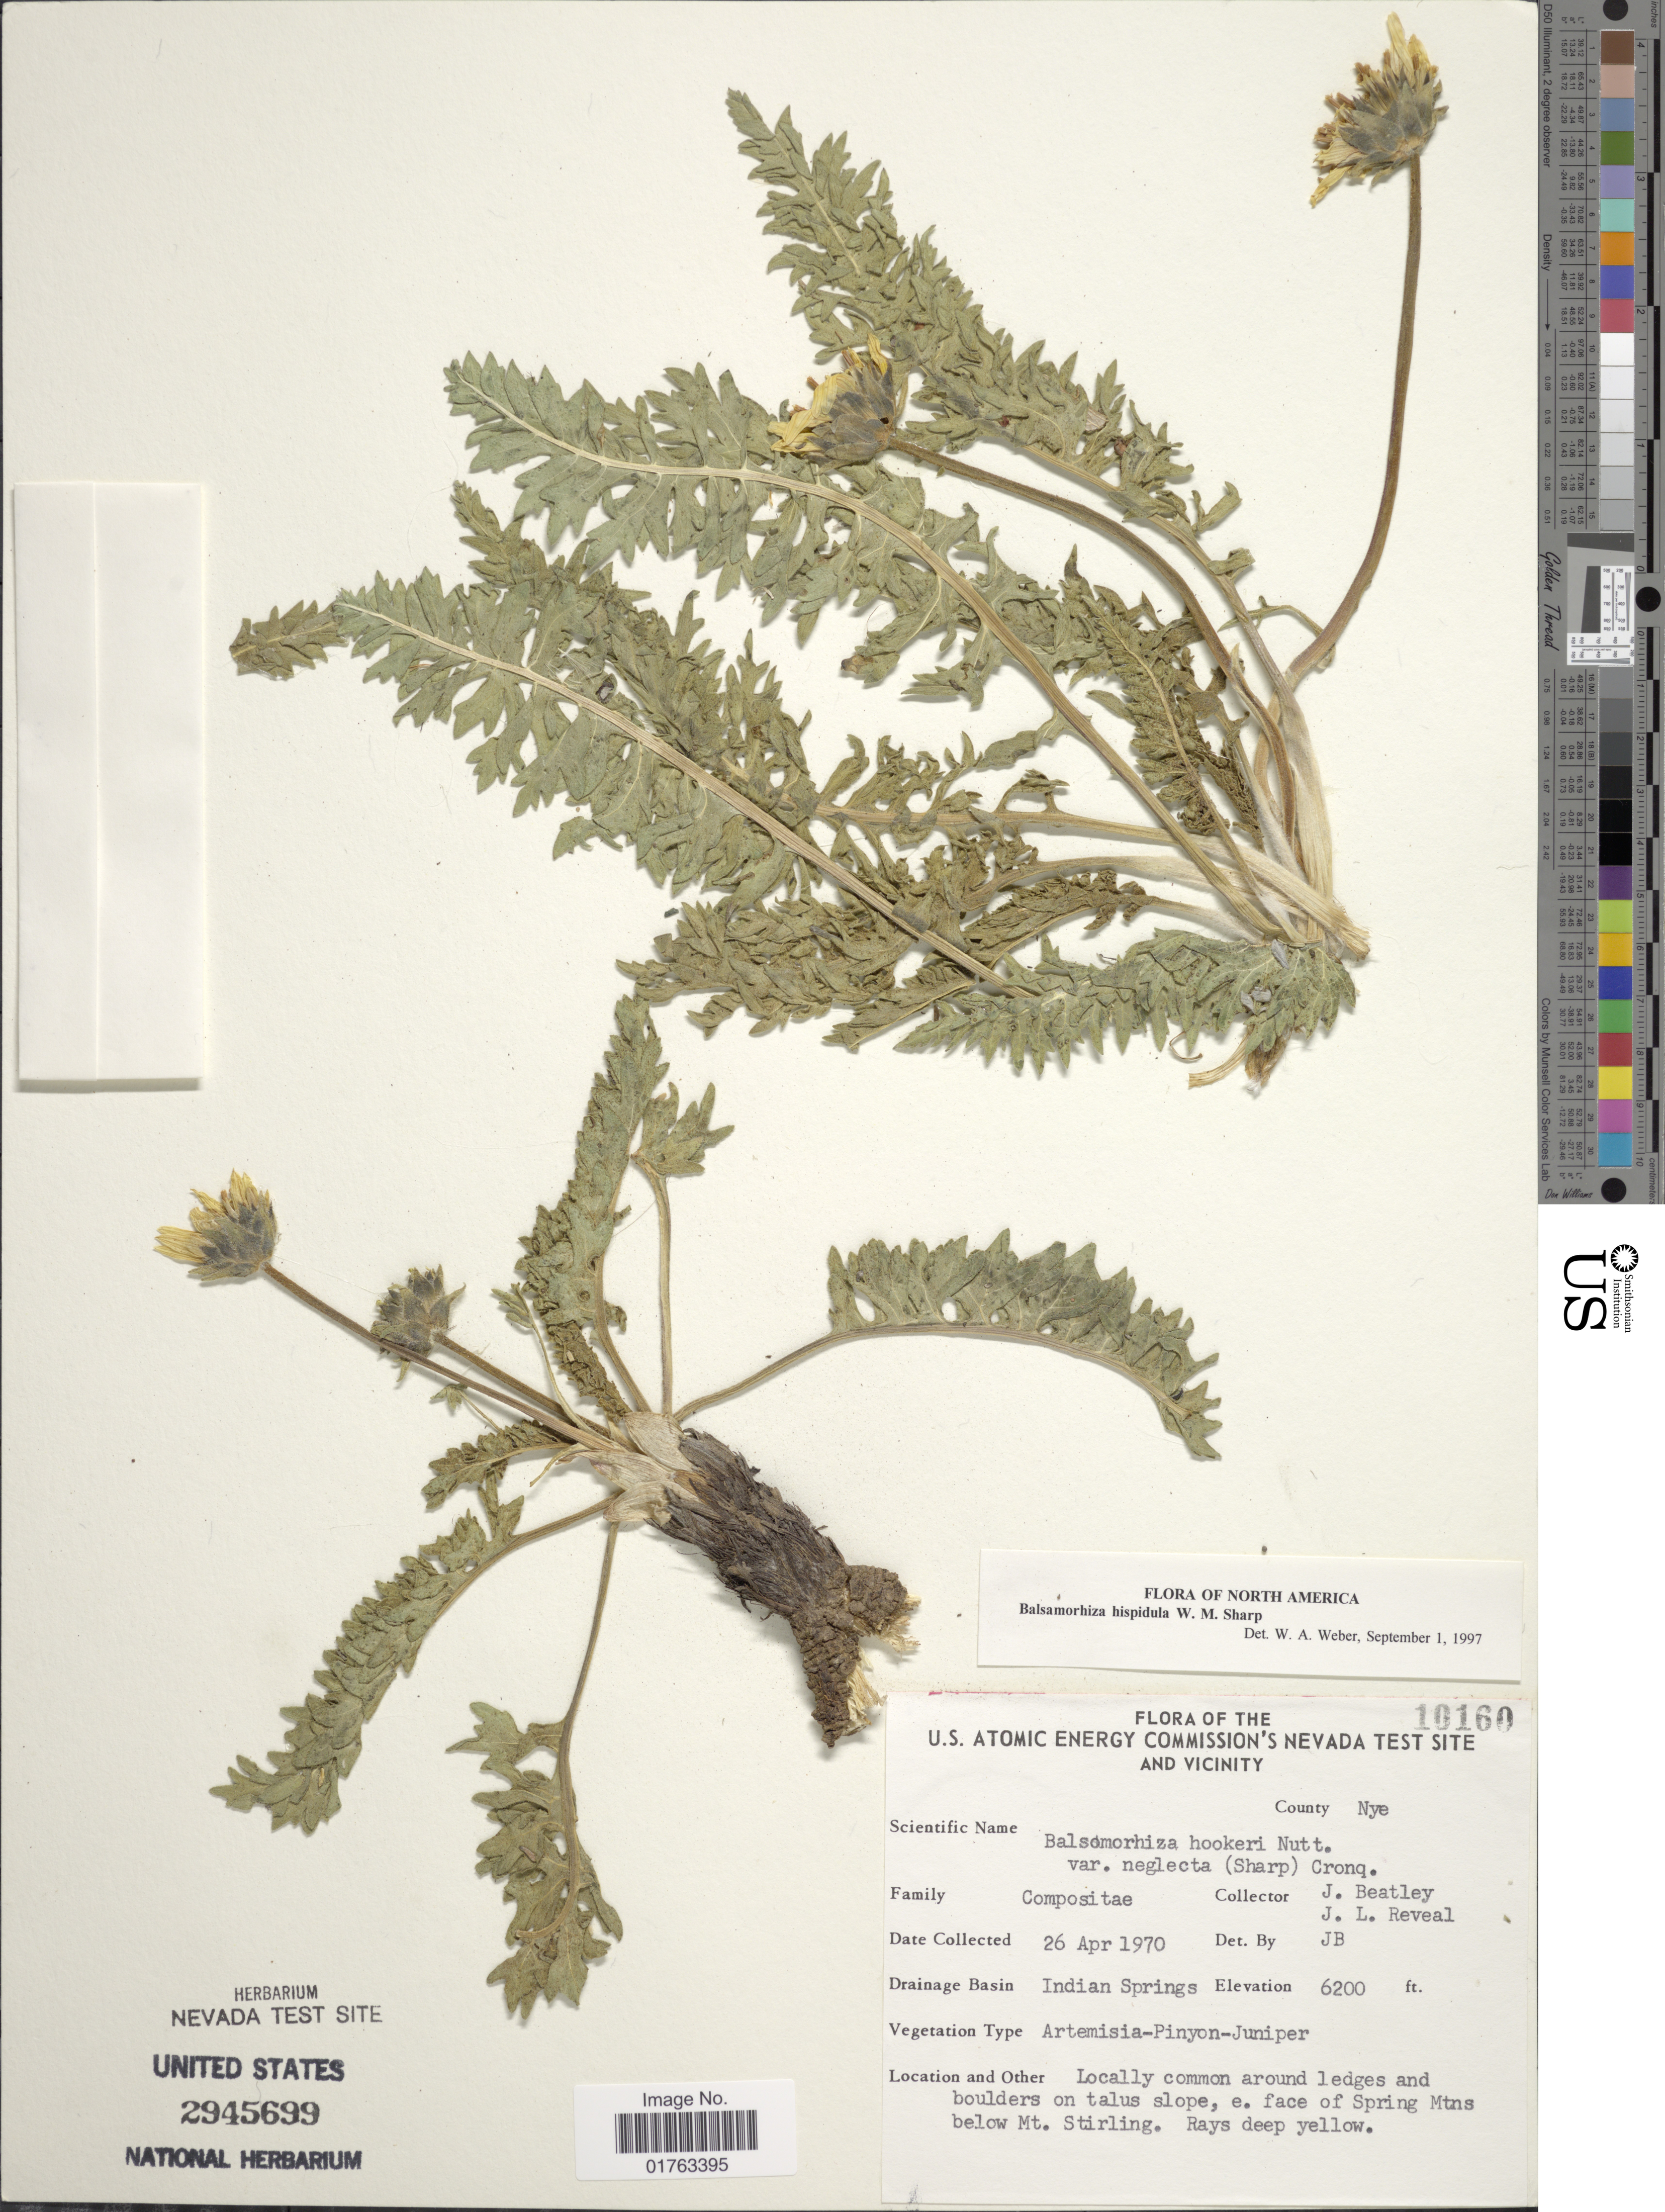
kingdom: Plantae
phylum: Tracheophyta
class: Magnoliopsida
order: Asterales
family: Asteraceae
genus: Balsamorhiza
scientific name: Balsamorhiza hispidula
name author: W.M. Sharp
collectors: J. C. Beatley & J. L. Reveal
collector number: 10160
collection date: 1970-04-26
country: United States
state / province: Nevada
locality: U.S. Atomic Energy Commission's Nevada Test Site and Vicinity, County Nye, Indian Springs, locally common around ledges and boulders on talus slope, e. face of Spring Mtns below Mt. Stirling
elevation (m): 1890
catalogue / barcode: US 2945699